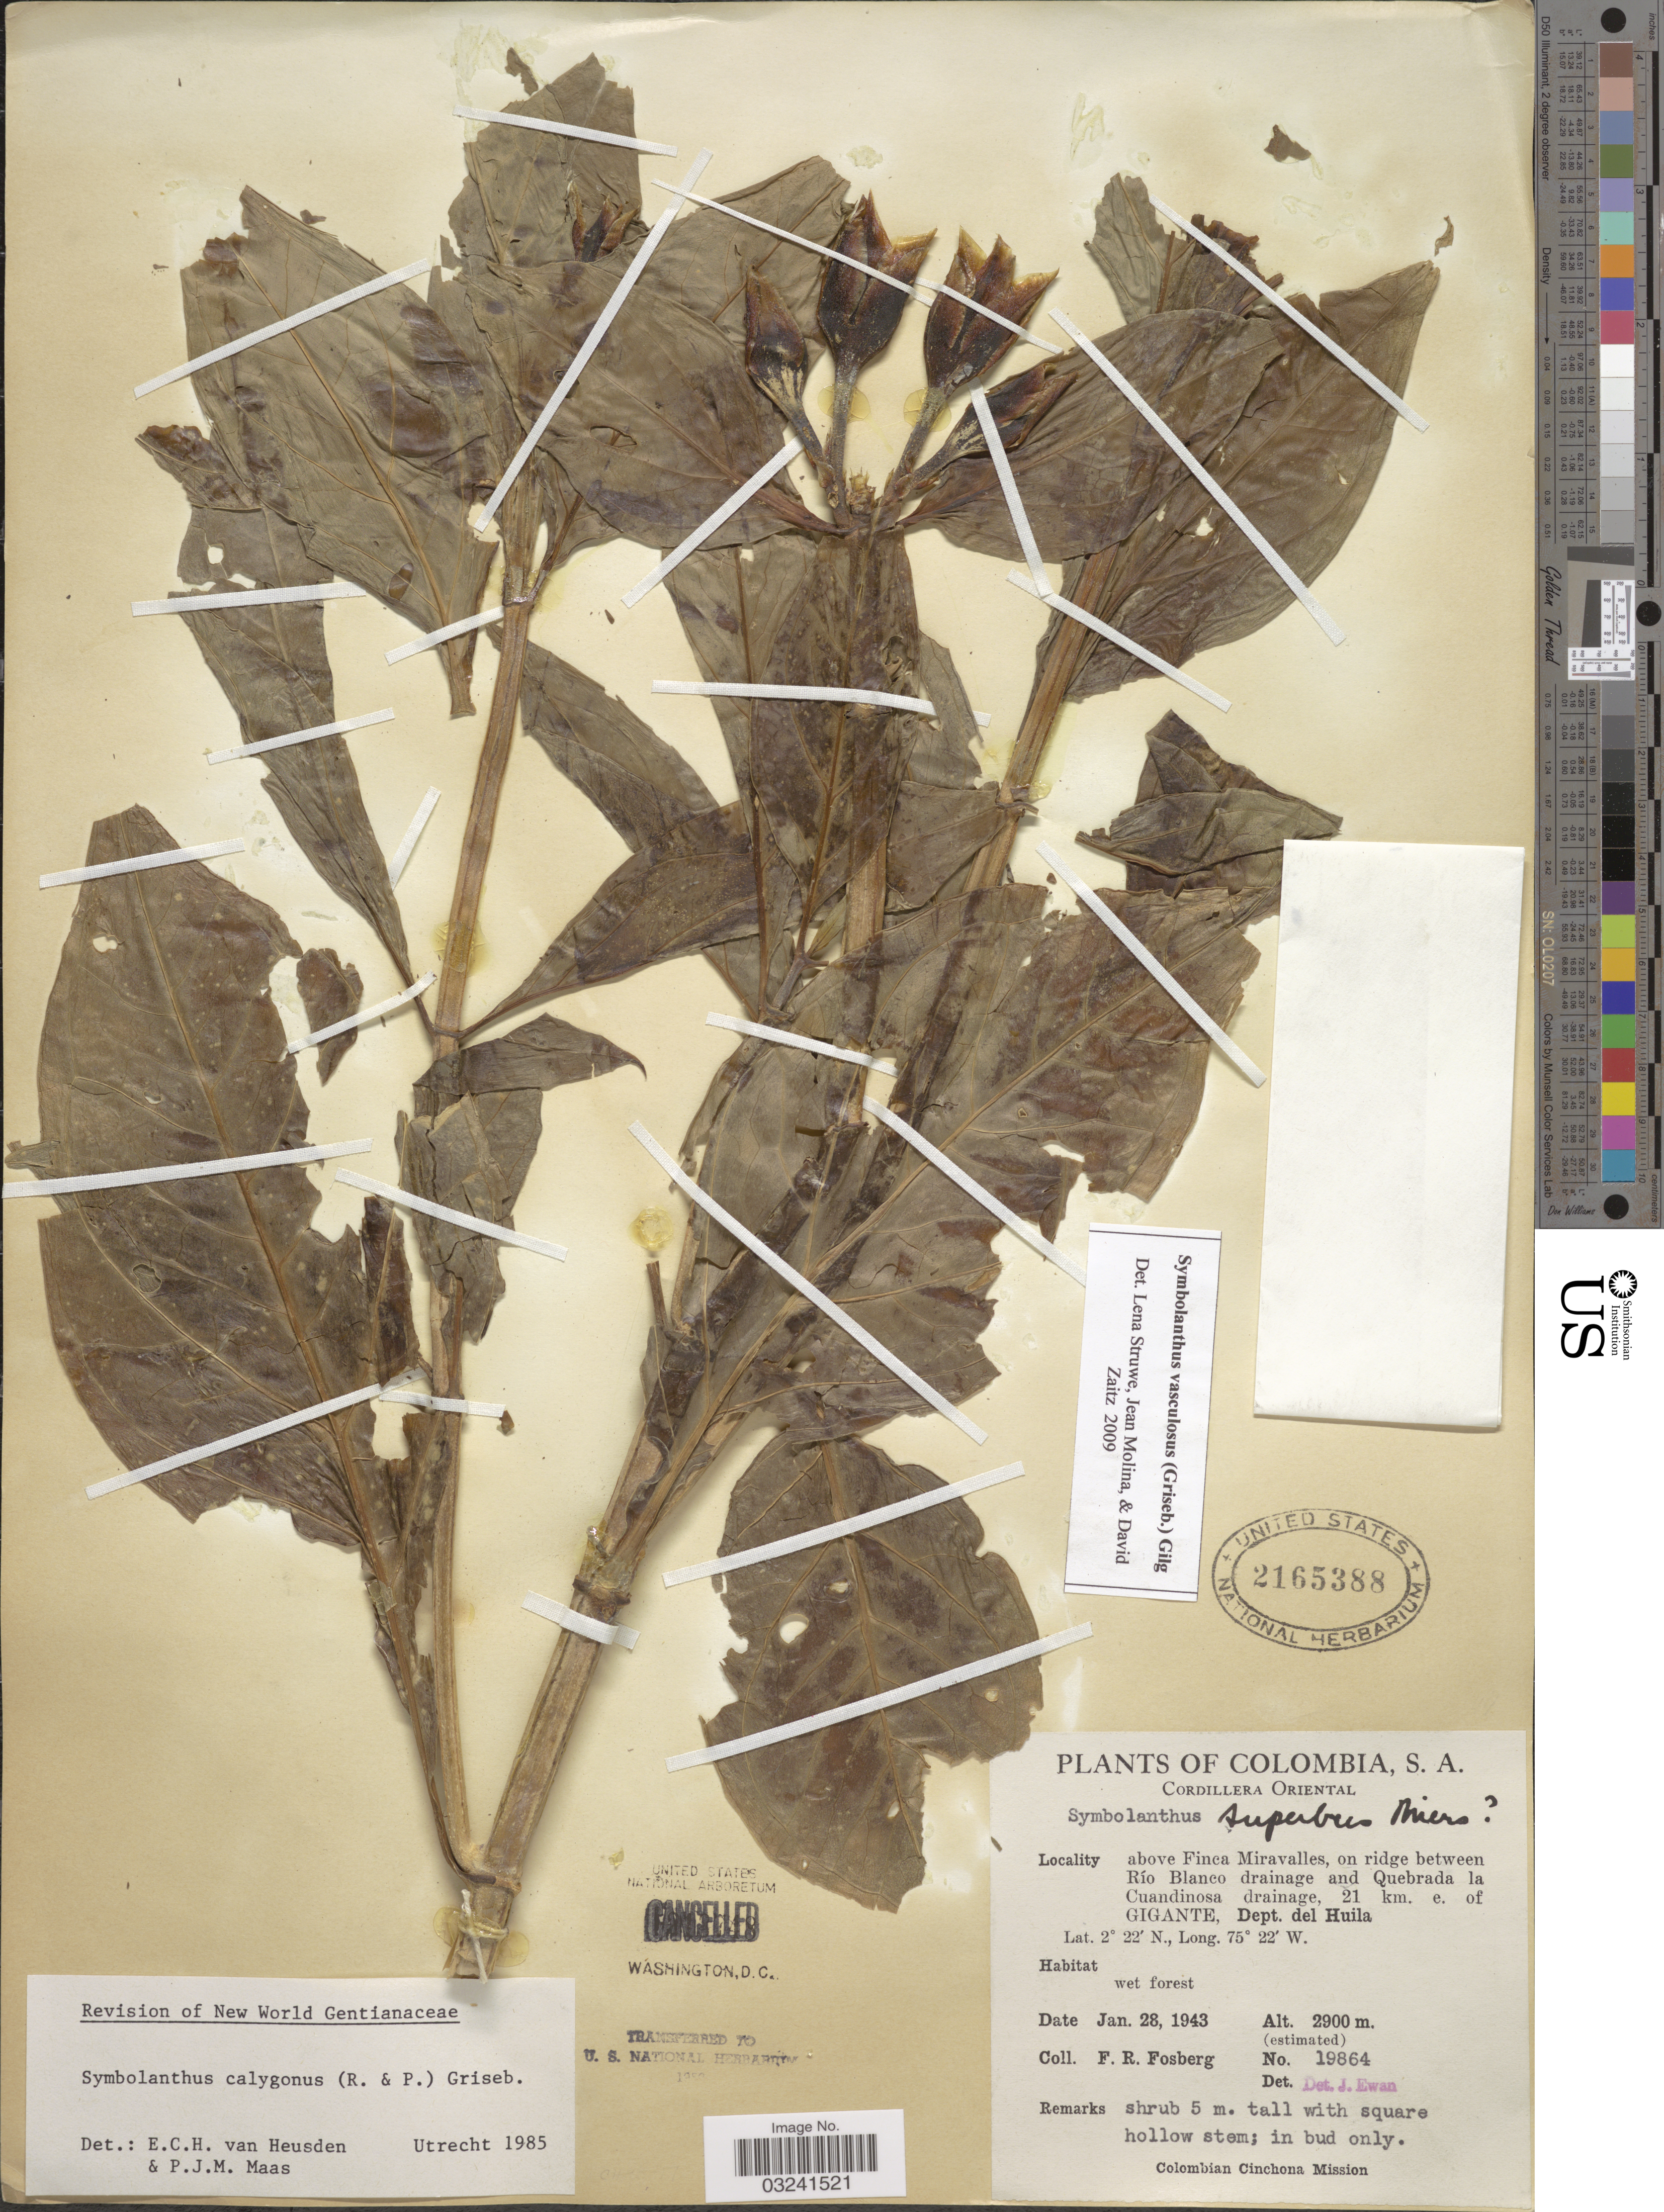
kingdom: Plantae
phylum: Tracheophyta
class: Magnoliopsida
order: Gentianales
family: Gentianaceae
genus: Symbolanthus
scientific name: Symbolanthus vasculosus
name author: (Griseb.) Gilg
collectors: F. R. Fosberg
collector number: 19864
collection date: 1943-01-28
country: Colombia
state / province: Huila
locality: Cordillera Oriental, above Finca Miravalles, on ridge between Río Blanco drainage and Quebrada la Cuandinosa drainage, 21 km. e. of Gigante, Dept. del Huila.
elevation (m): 2900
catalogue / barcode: US 2165388